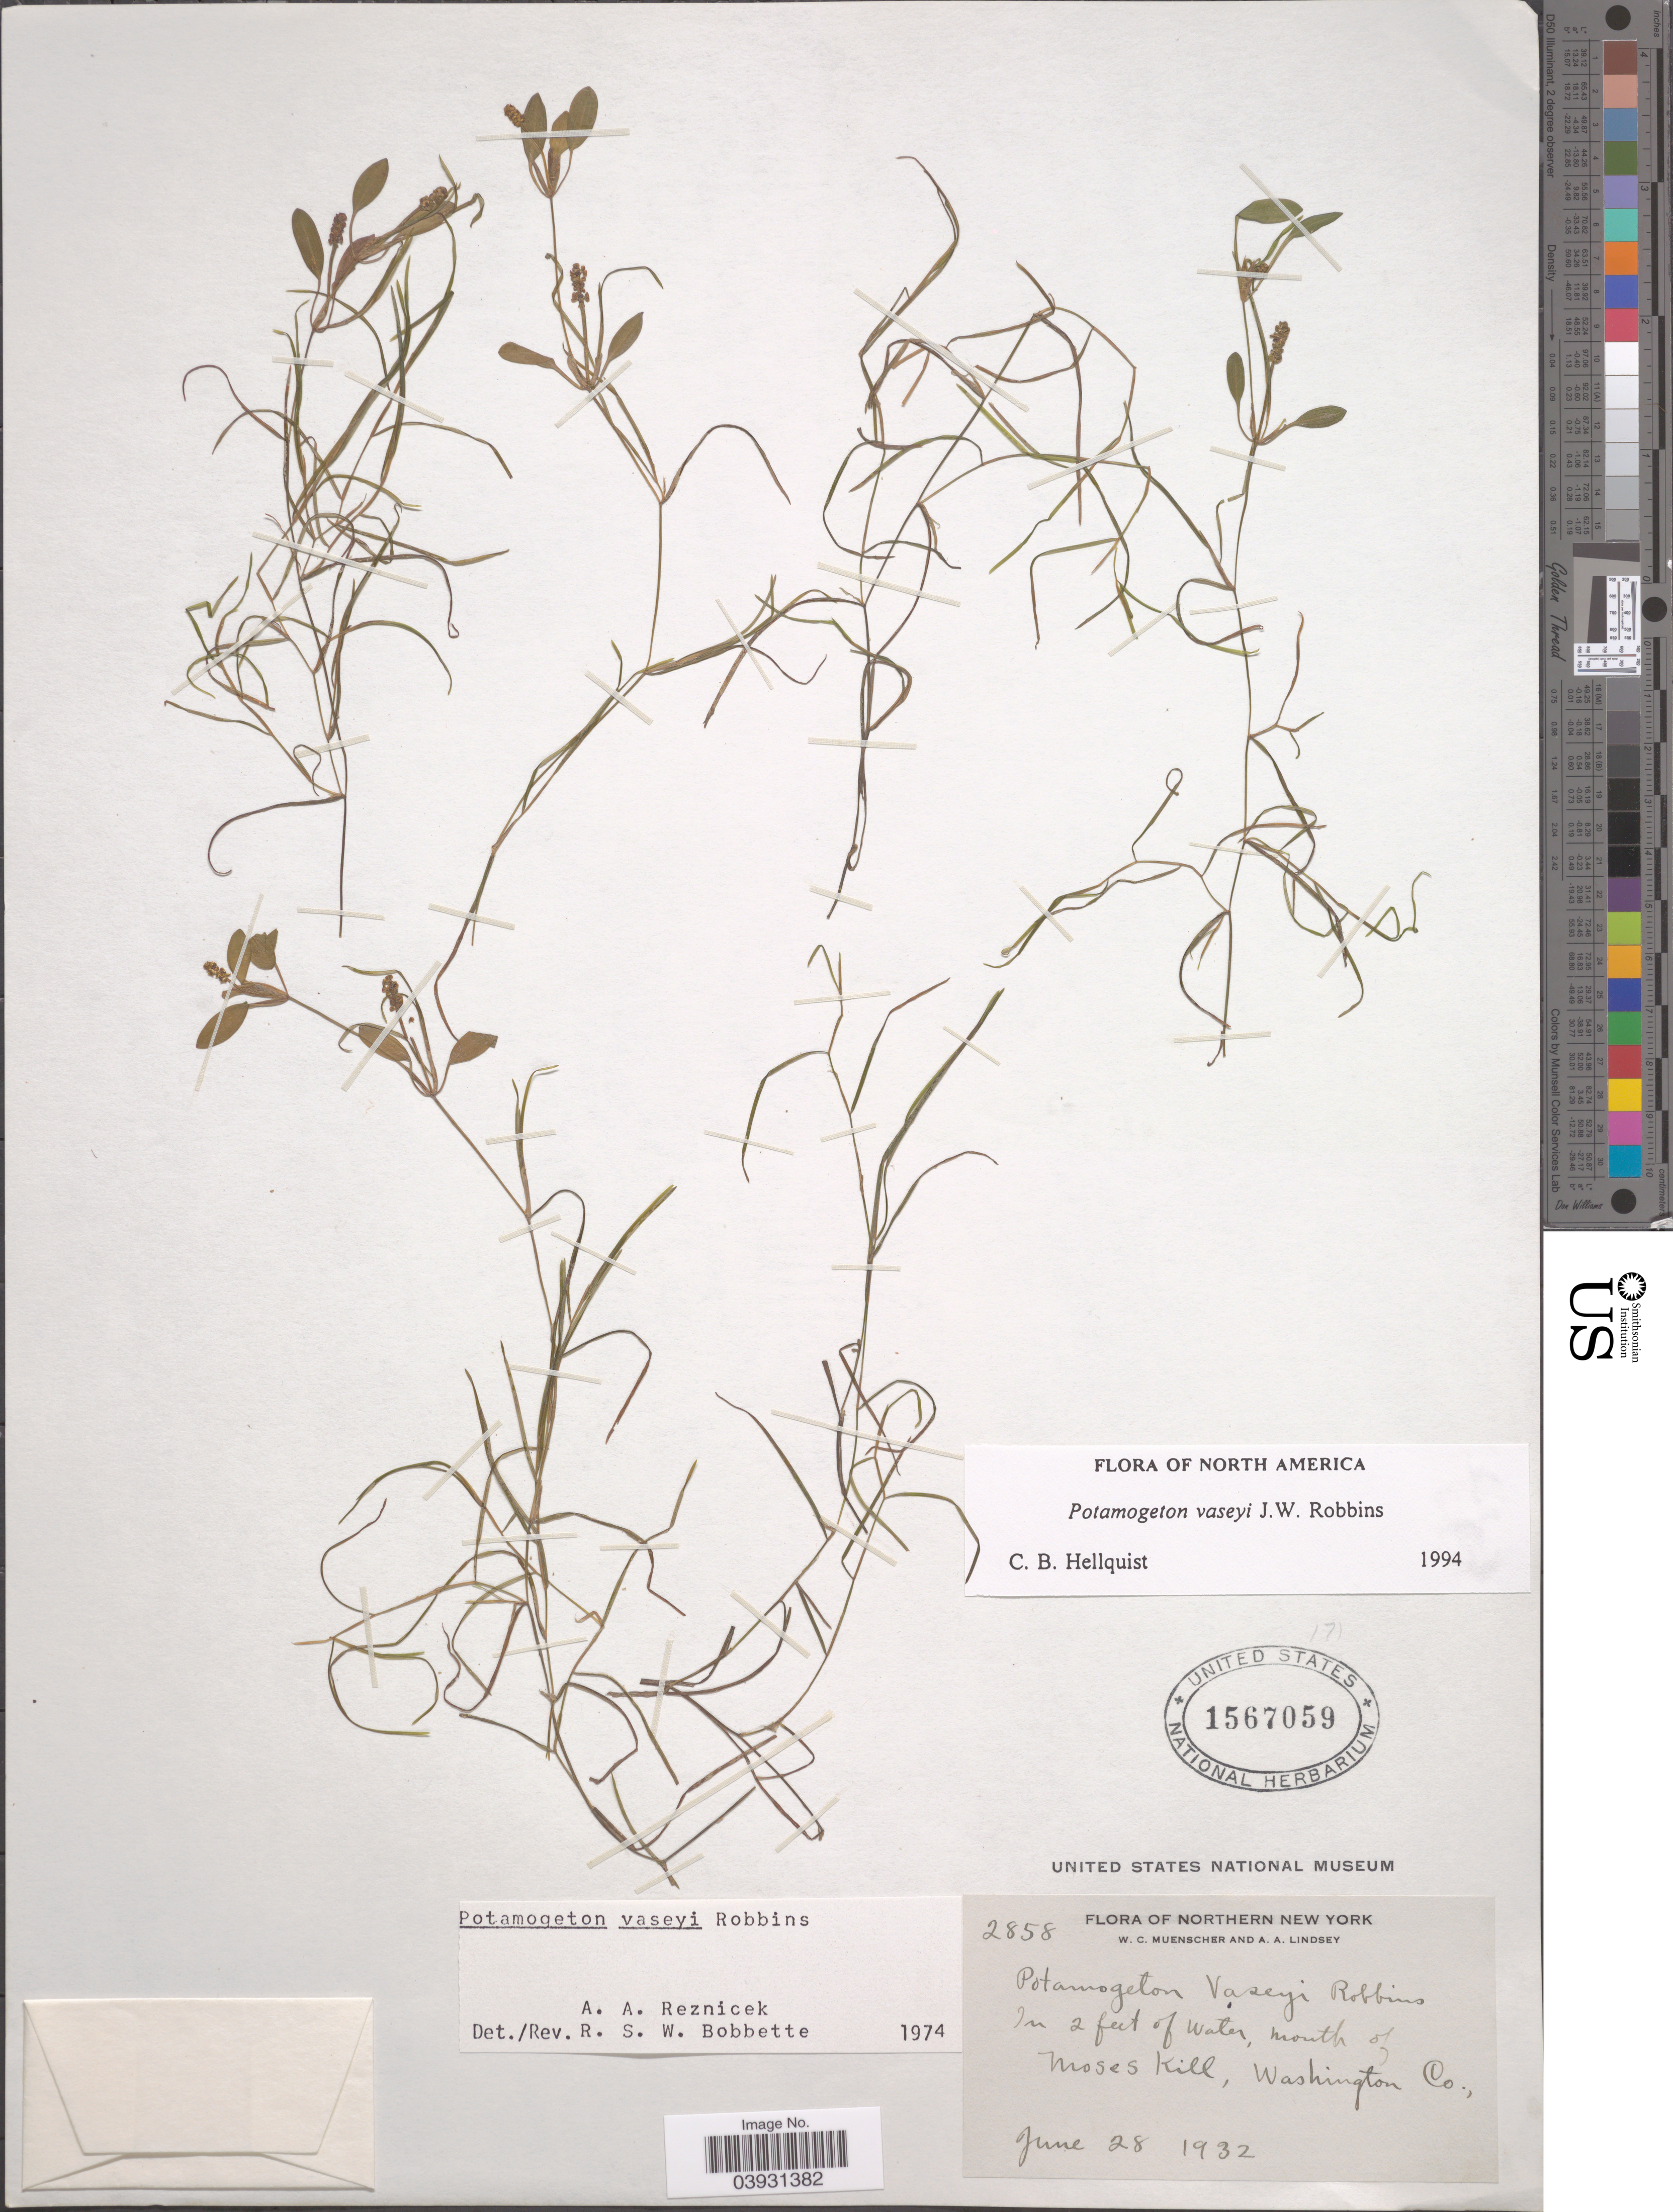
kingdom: Plantae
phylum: Tracheophyta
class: Liliopsida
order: Alismatales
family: Potamogetonaceae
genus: Potamogeton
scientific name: Potamogeton vaseyi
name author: J.W. Robbins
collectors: W. Muenscher & A. Lindsey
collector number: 2858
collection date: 1932-06-28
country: United States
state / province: New York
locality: Northern New York. Mouth of Moses Hill, Washington Co.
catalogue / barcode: US 1567059